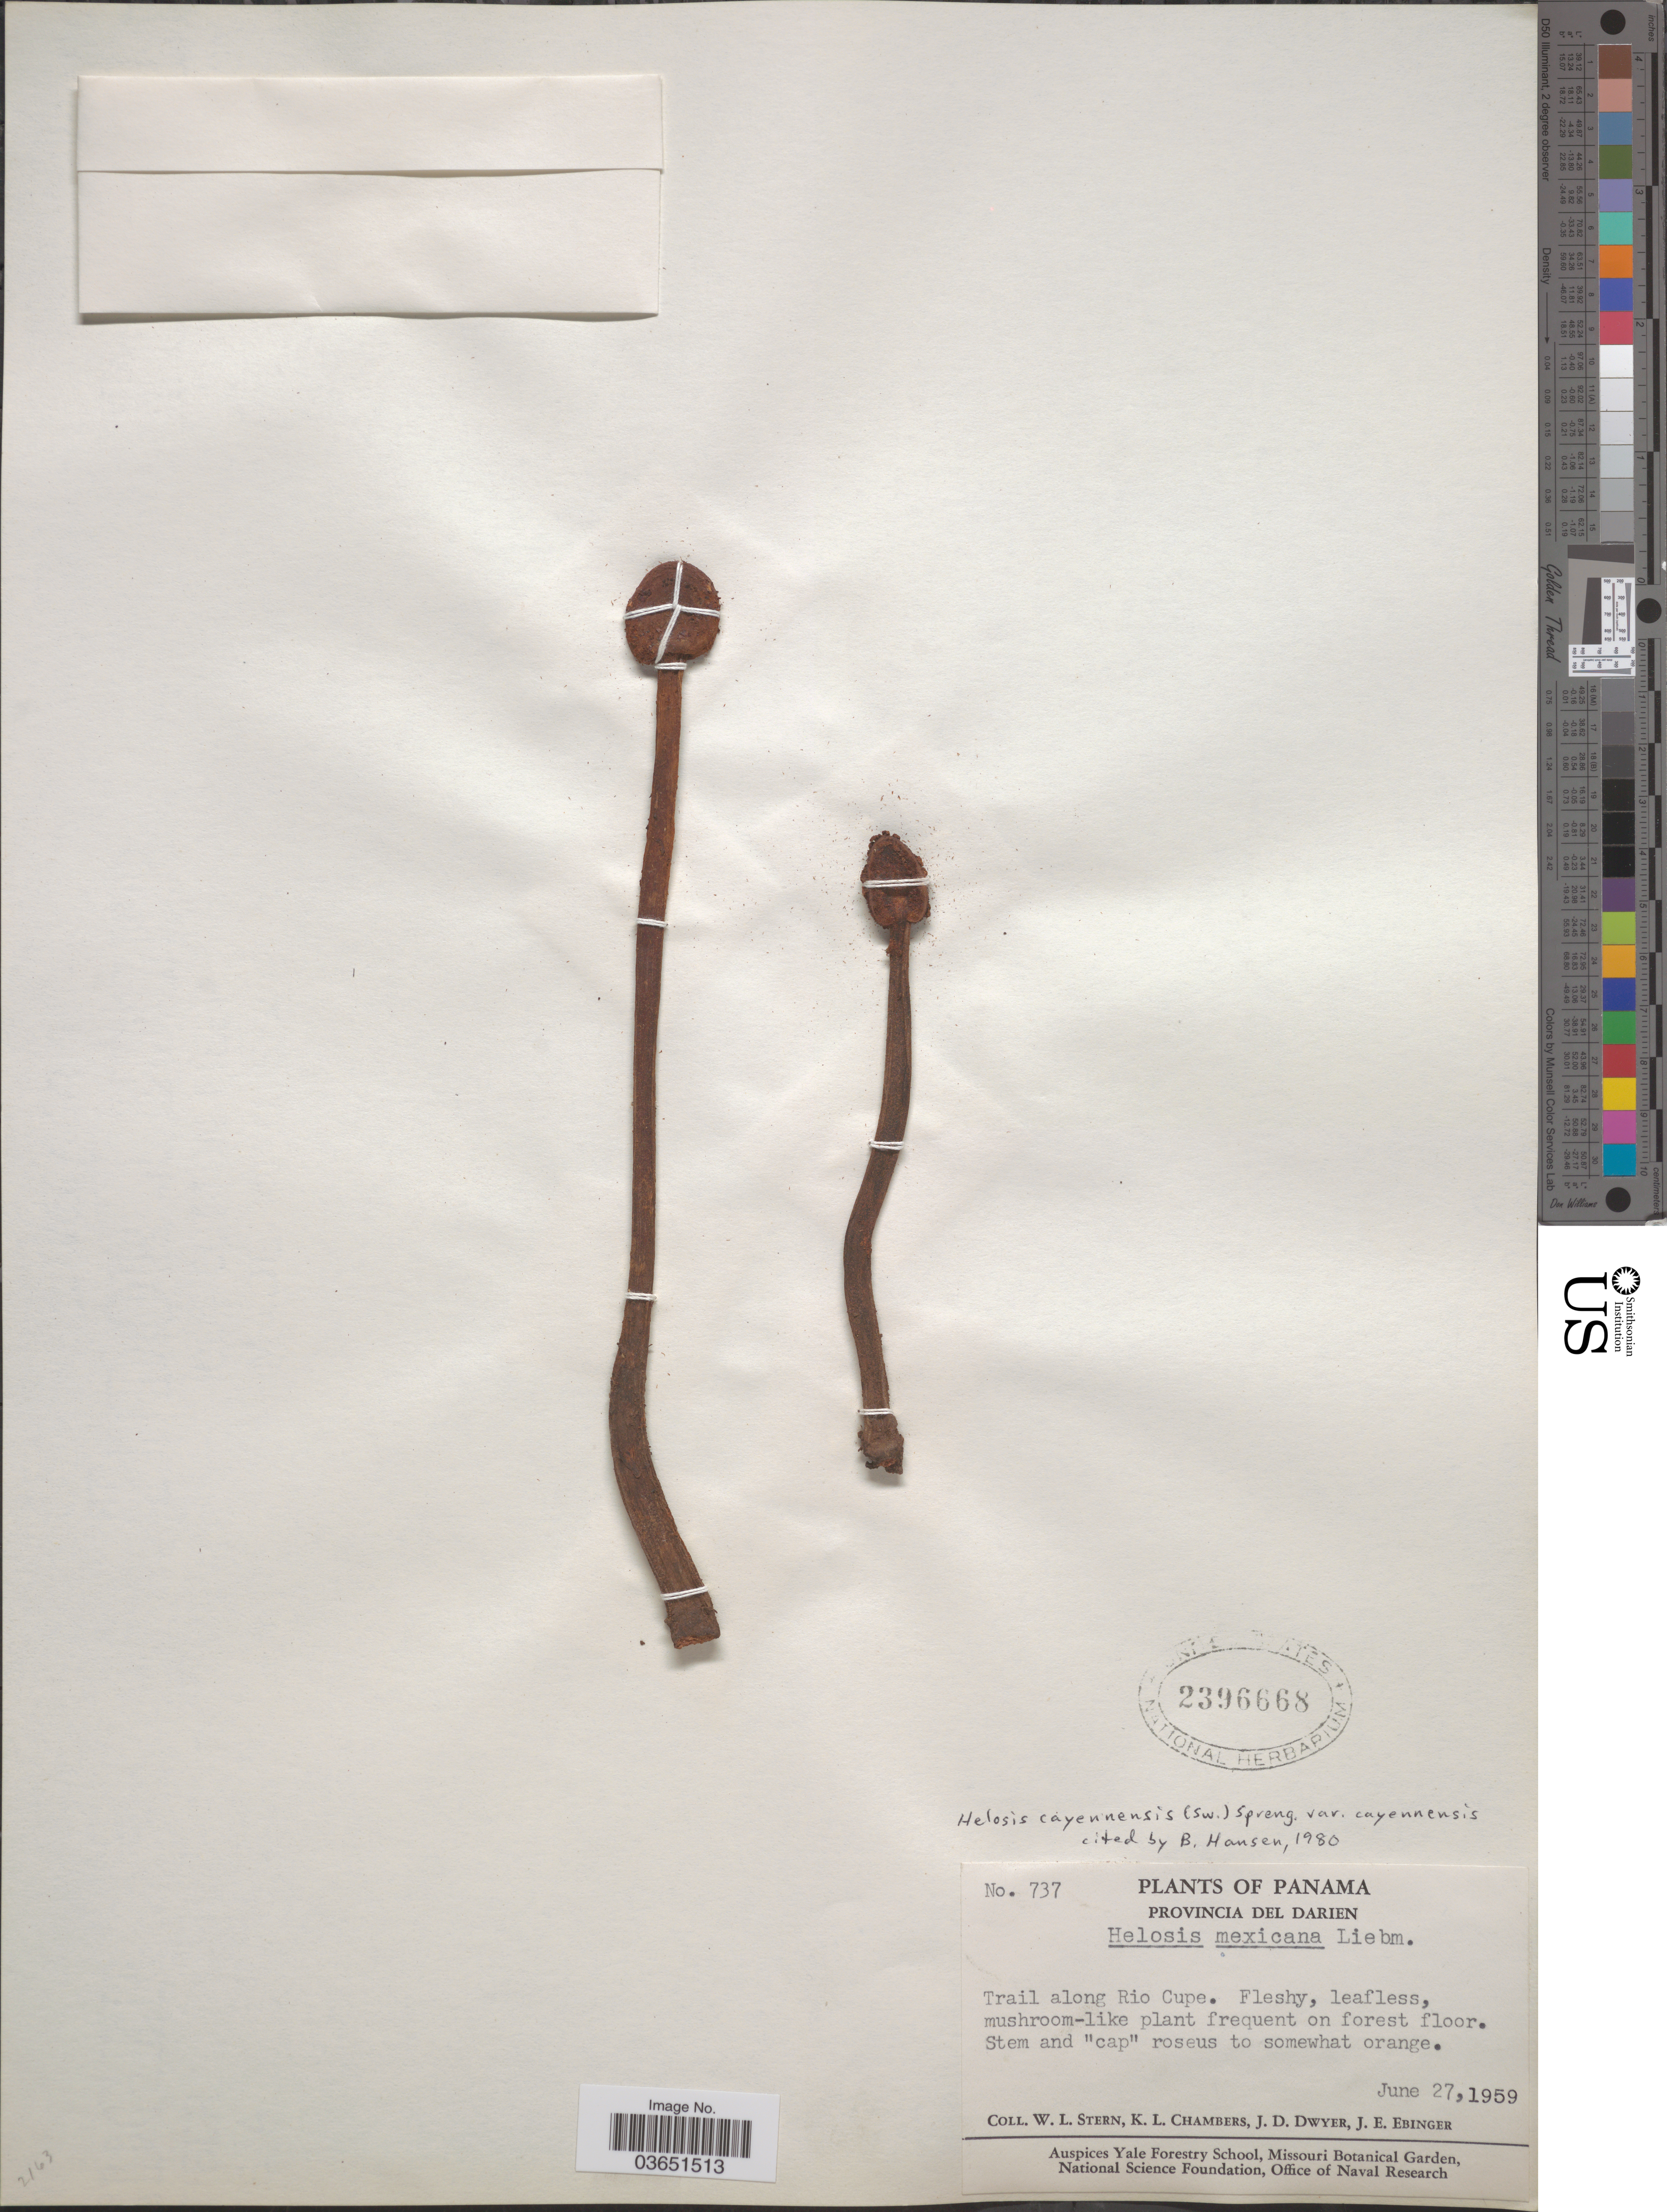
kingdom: Plantae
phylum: Tracheophyta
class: Magnoliopsida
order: Santalales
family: Balanophoraceae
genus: Helosis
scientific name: Helosis cayennensis var. cayennensis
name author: (Sw.) Spreng.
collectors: W. L. Stern, K. Chambers, J. D. Dwyer & J. Ebinger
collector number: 737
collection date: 1959-06-27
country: Panama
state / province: Darién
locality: Trail along Rio Cupe.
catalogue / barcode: US 2396668